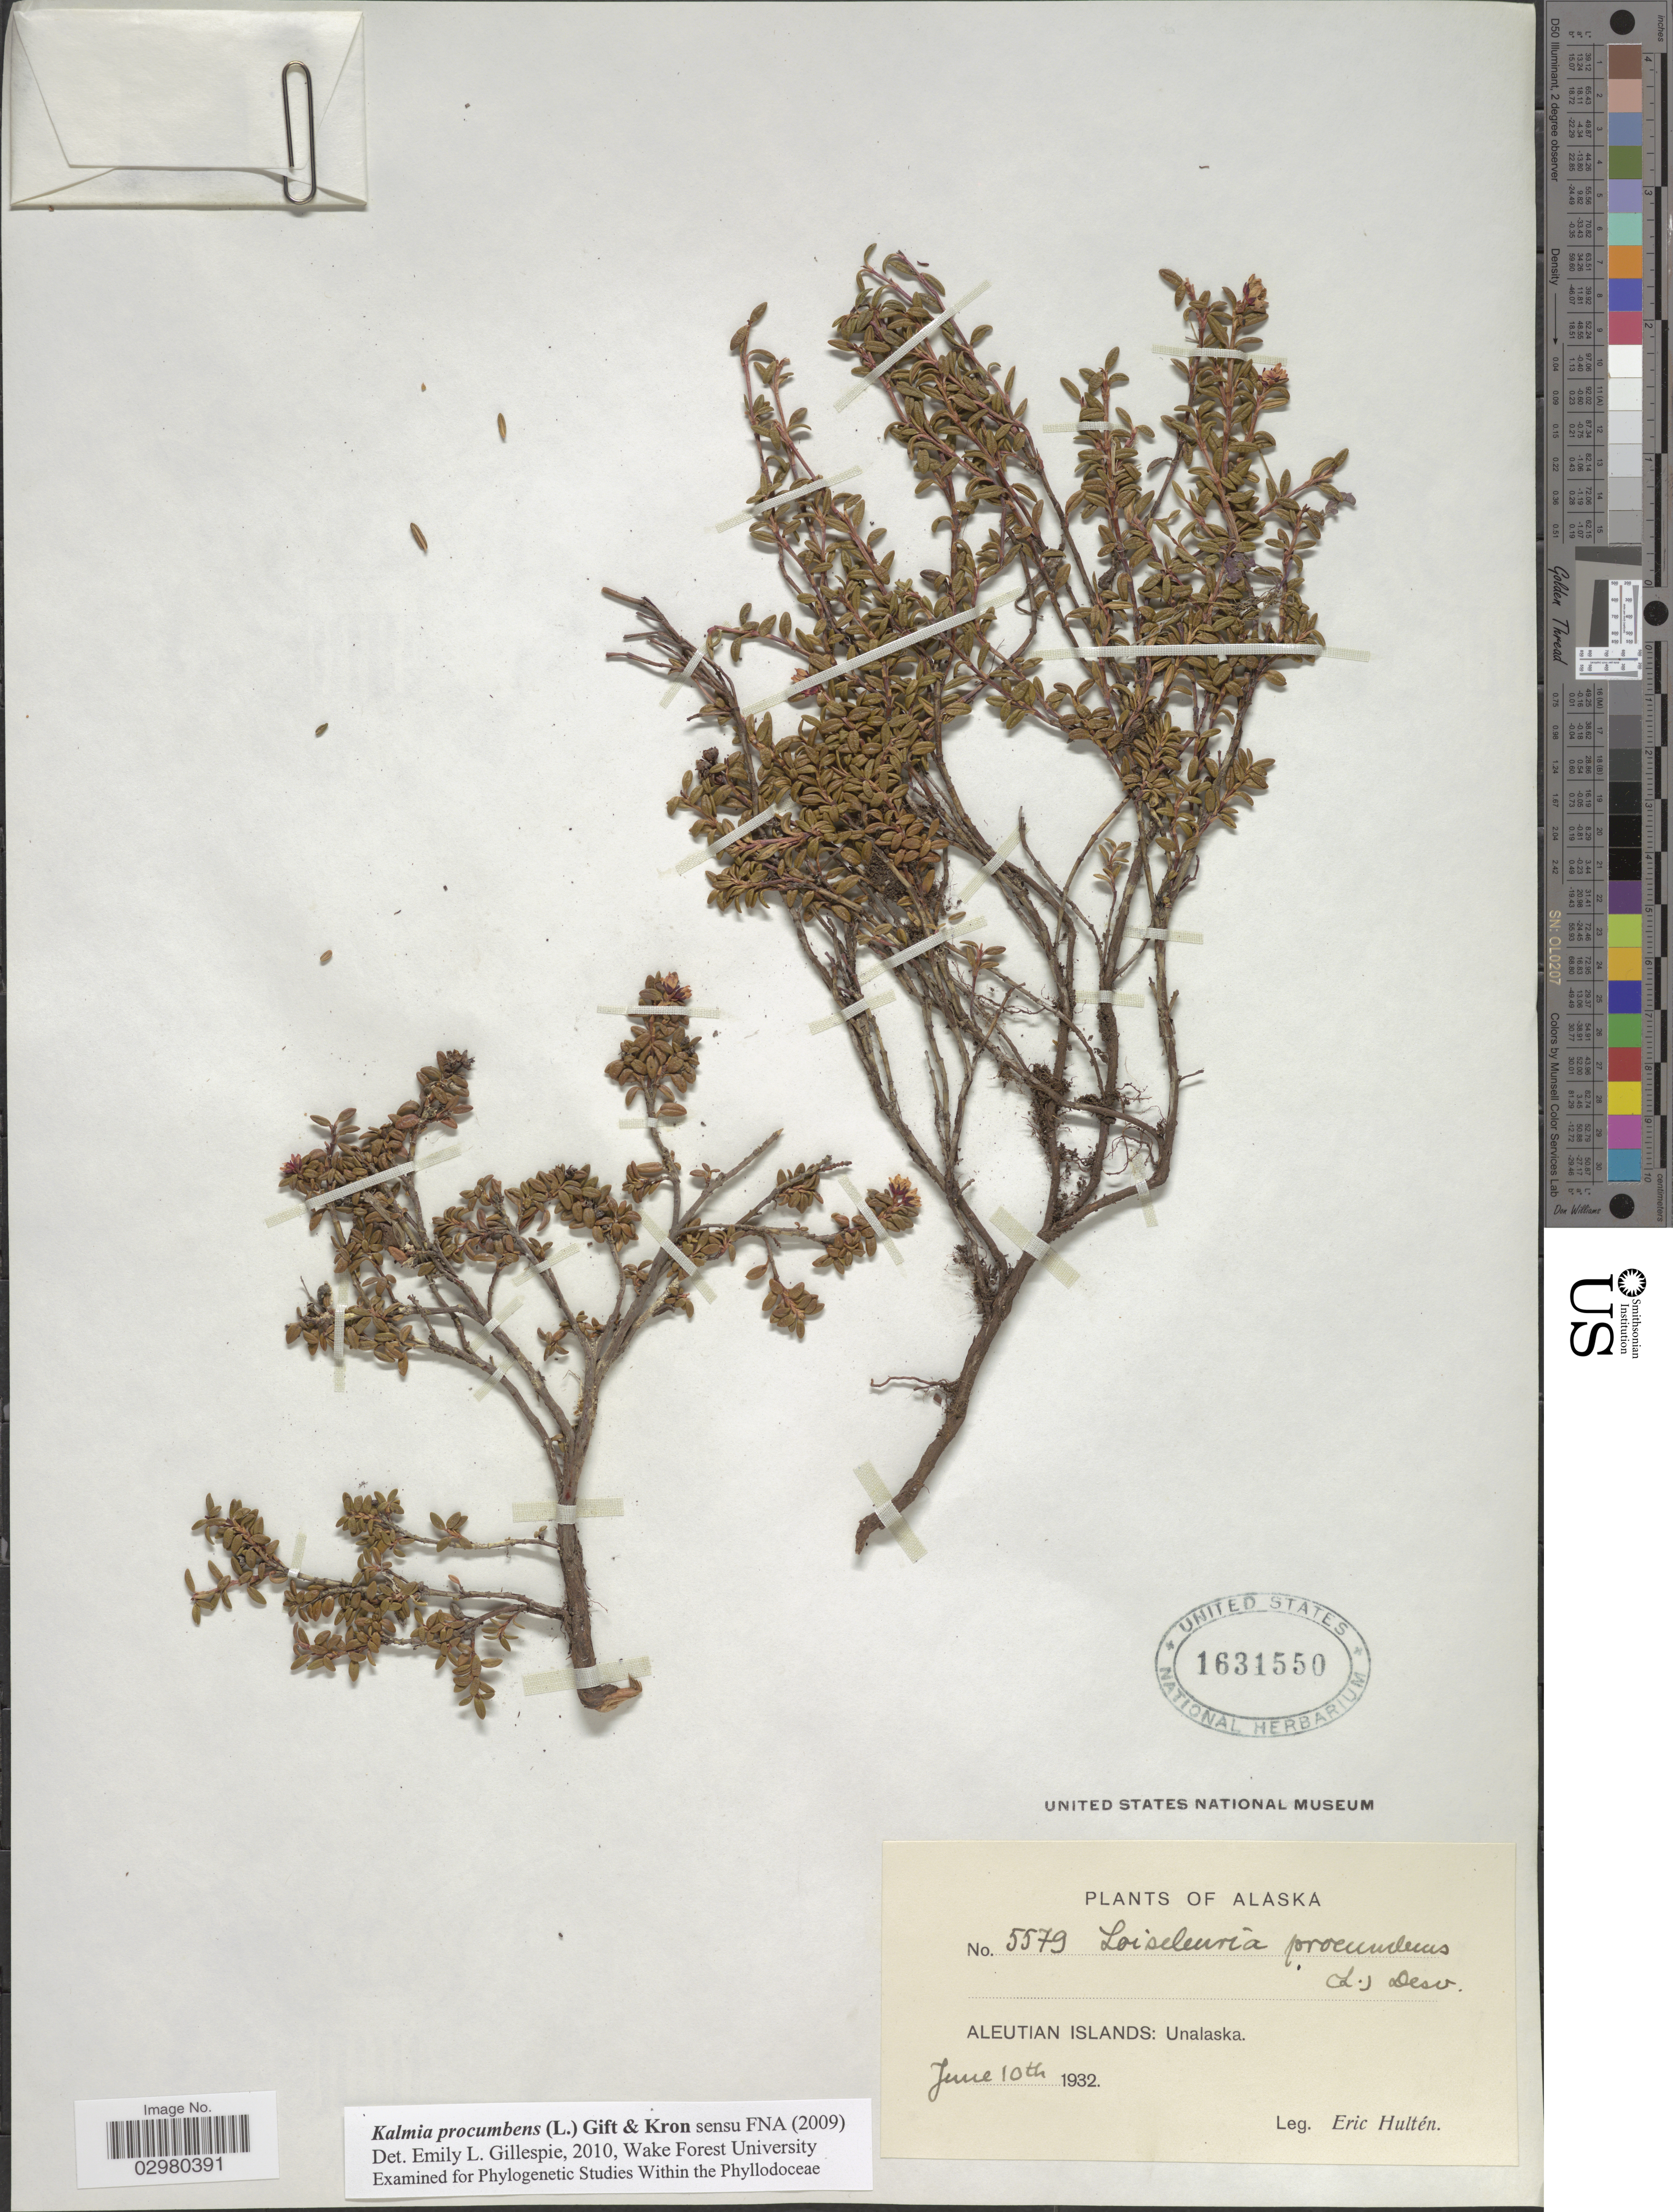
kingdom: Plantae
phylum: Tracheophyta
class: Magnoliopsida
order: Ericales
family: Ericaceae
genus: Loiseleuria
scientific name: Loiseleuria procumbens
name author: (L.) Desv.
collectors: E. G. Hultén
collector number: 5579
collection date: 1932-06-10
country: United States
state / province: Alaska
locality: Aleutian Islands: Unalaska.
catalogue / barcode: US 1631550